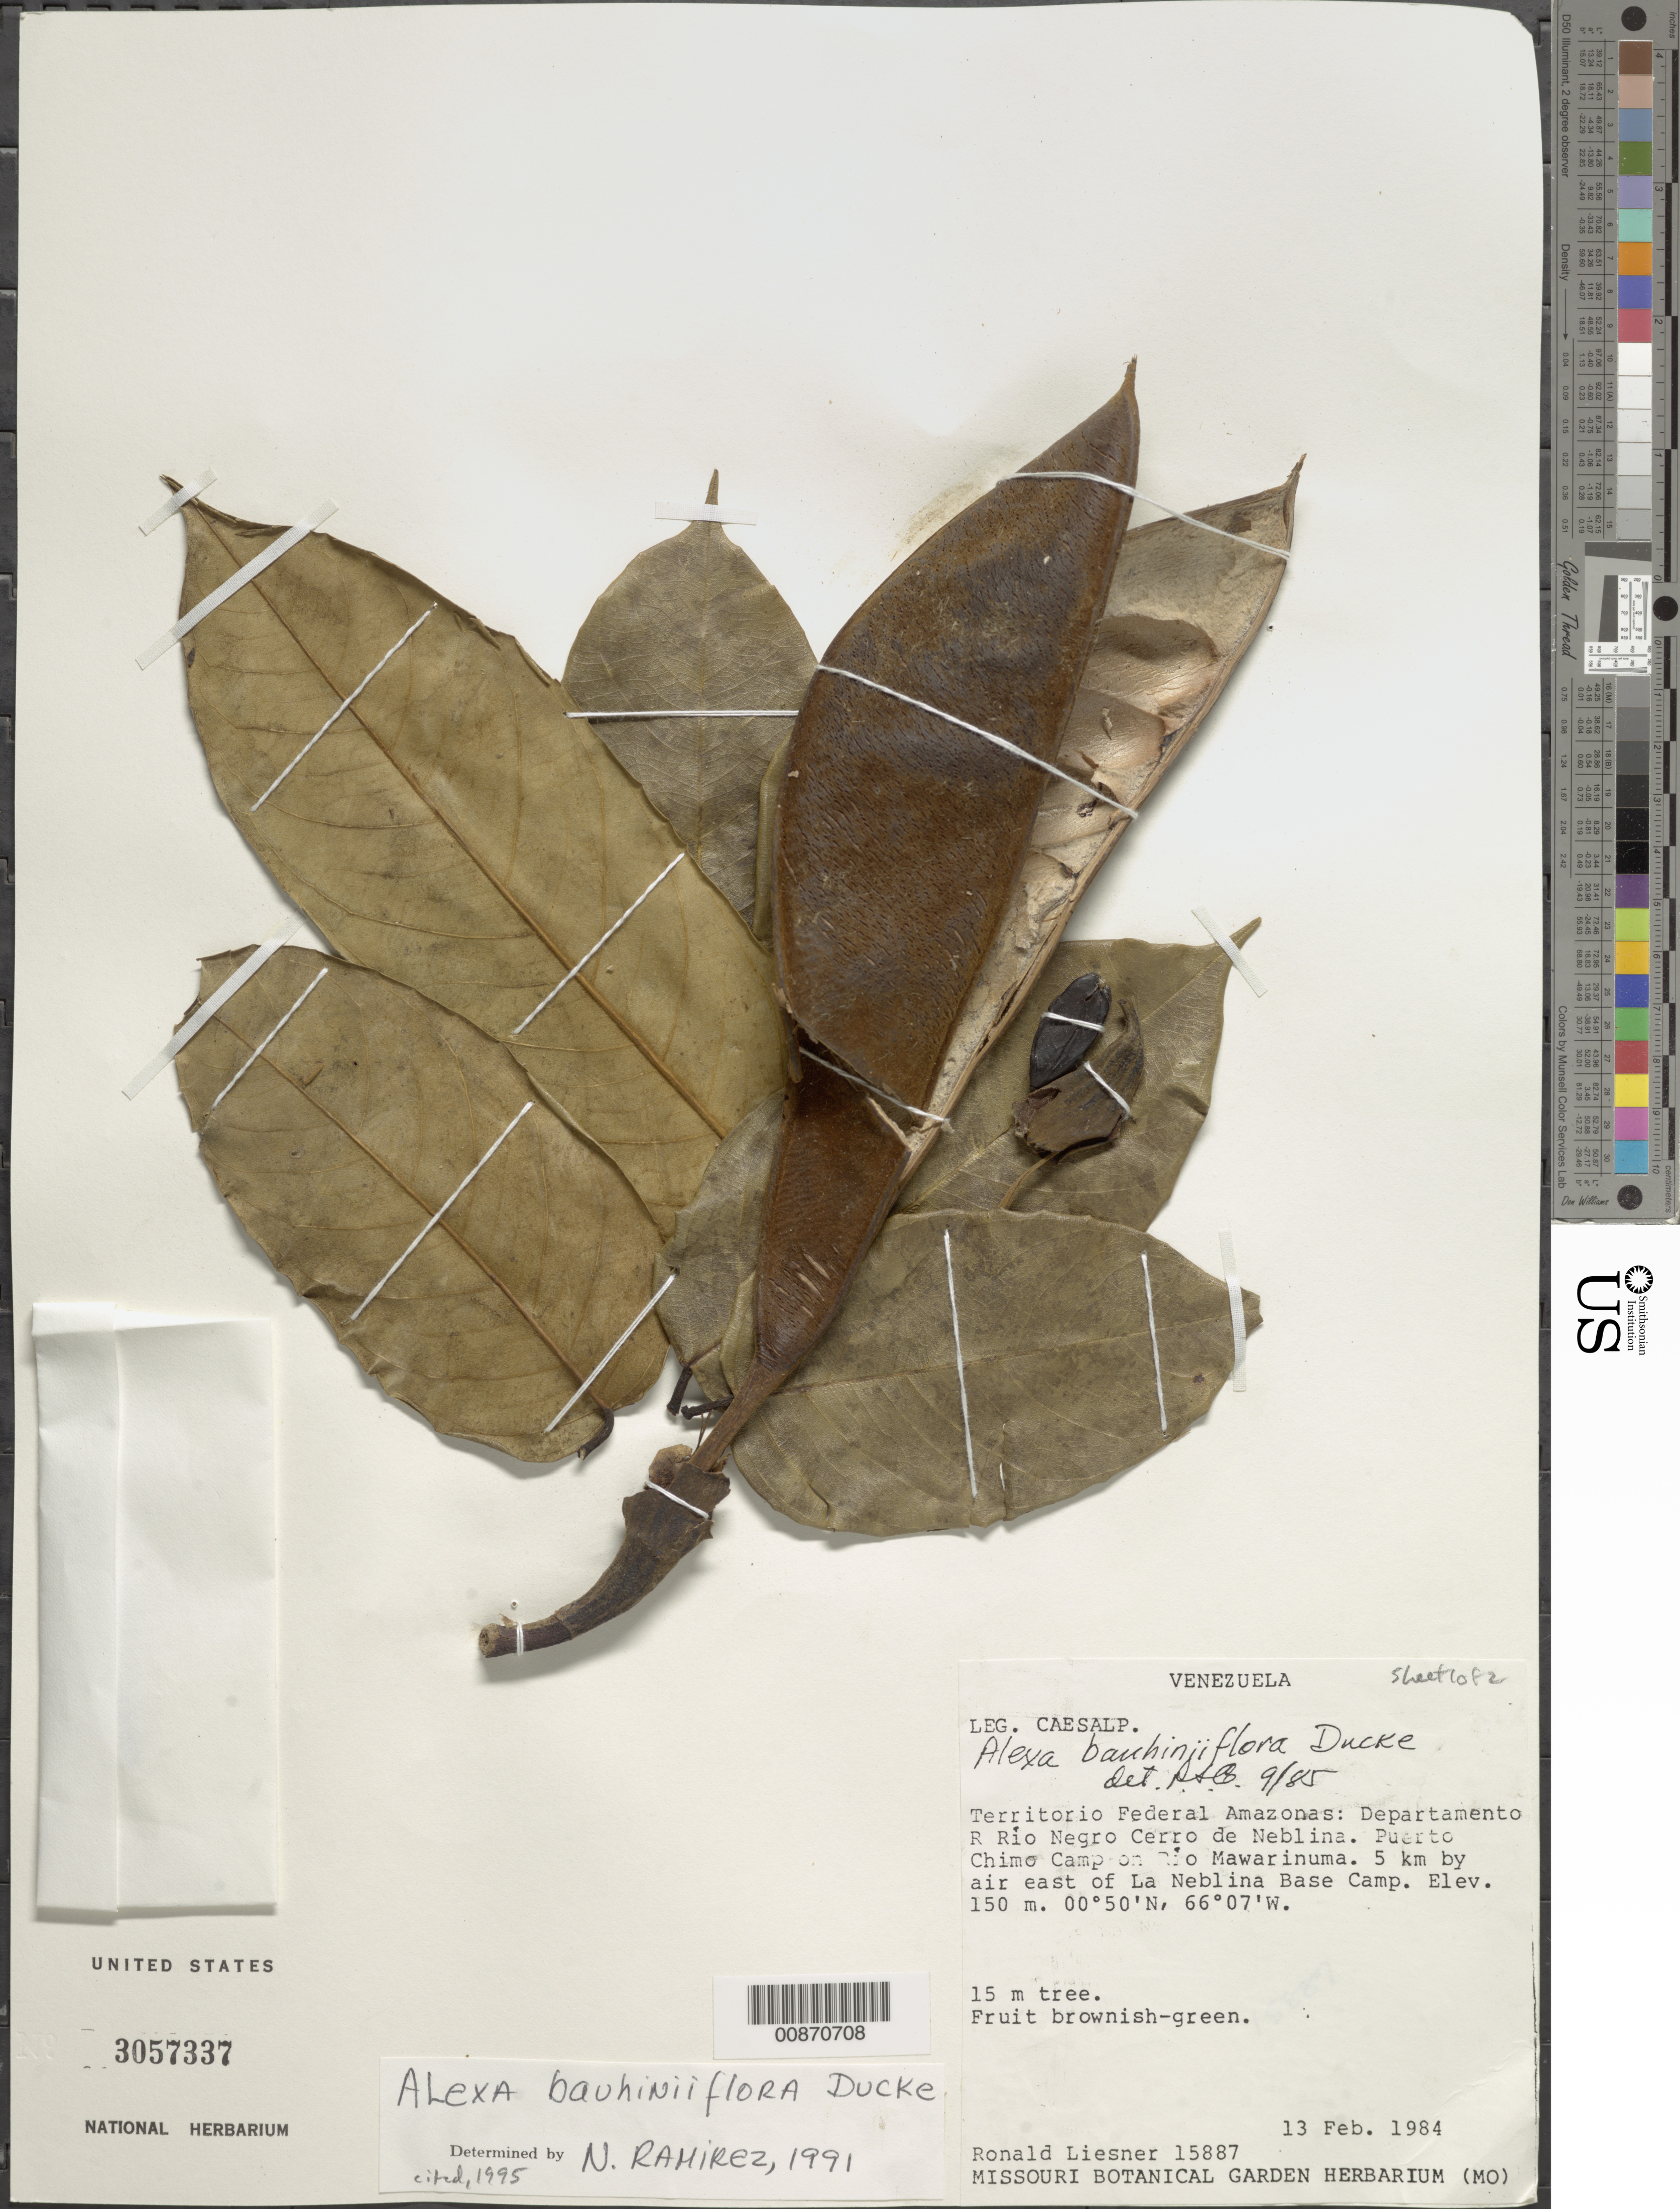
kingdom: Plantae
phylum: Tracheophyta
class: Magnoliopsida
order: Fabales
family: Fabaceae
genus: Alexa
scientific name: Alexa bauhiniiflora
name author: Ducke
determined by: Ramírez, N.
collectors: R. L. Liesner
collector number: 15887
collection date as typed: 13-Feb-84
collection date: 1984-02-13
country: Venezuela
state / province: Amazonas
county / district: Río Negro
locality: Cerro de la Neblina, Puerto Chimo Camp, Río Mawarinuma, 5 km E of La Neblina Base Camp by air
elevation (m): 150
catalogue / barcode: US 3057337